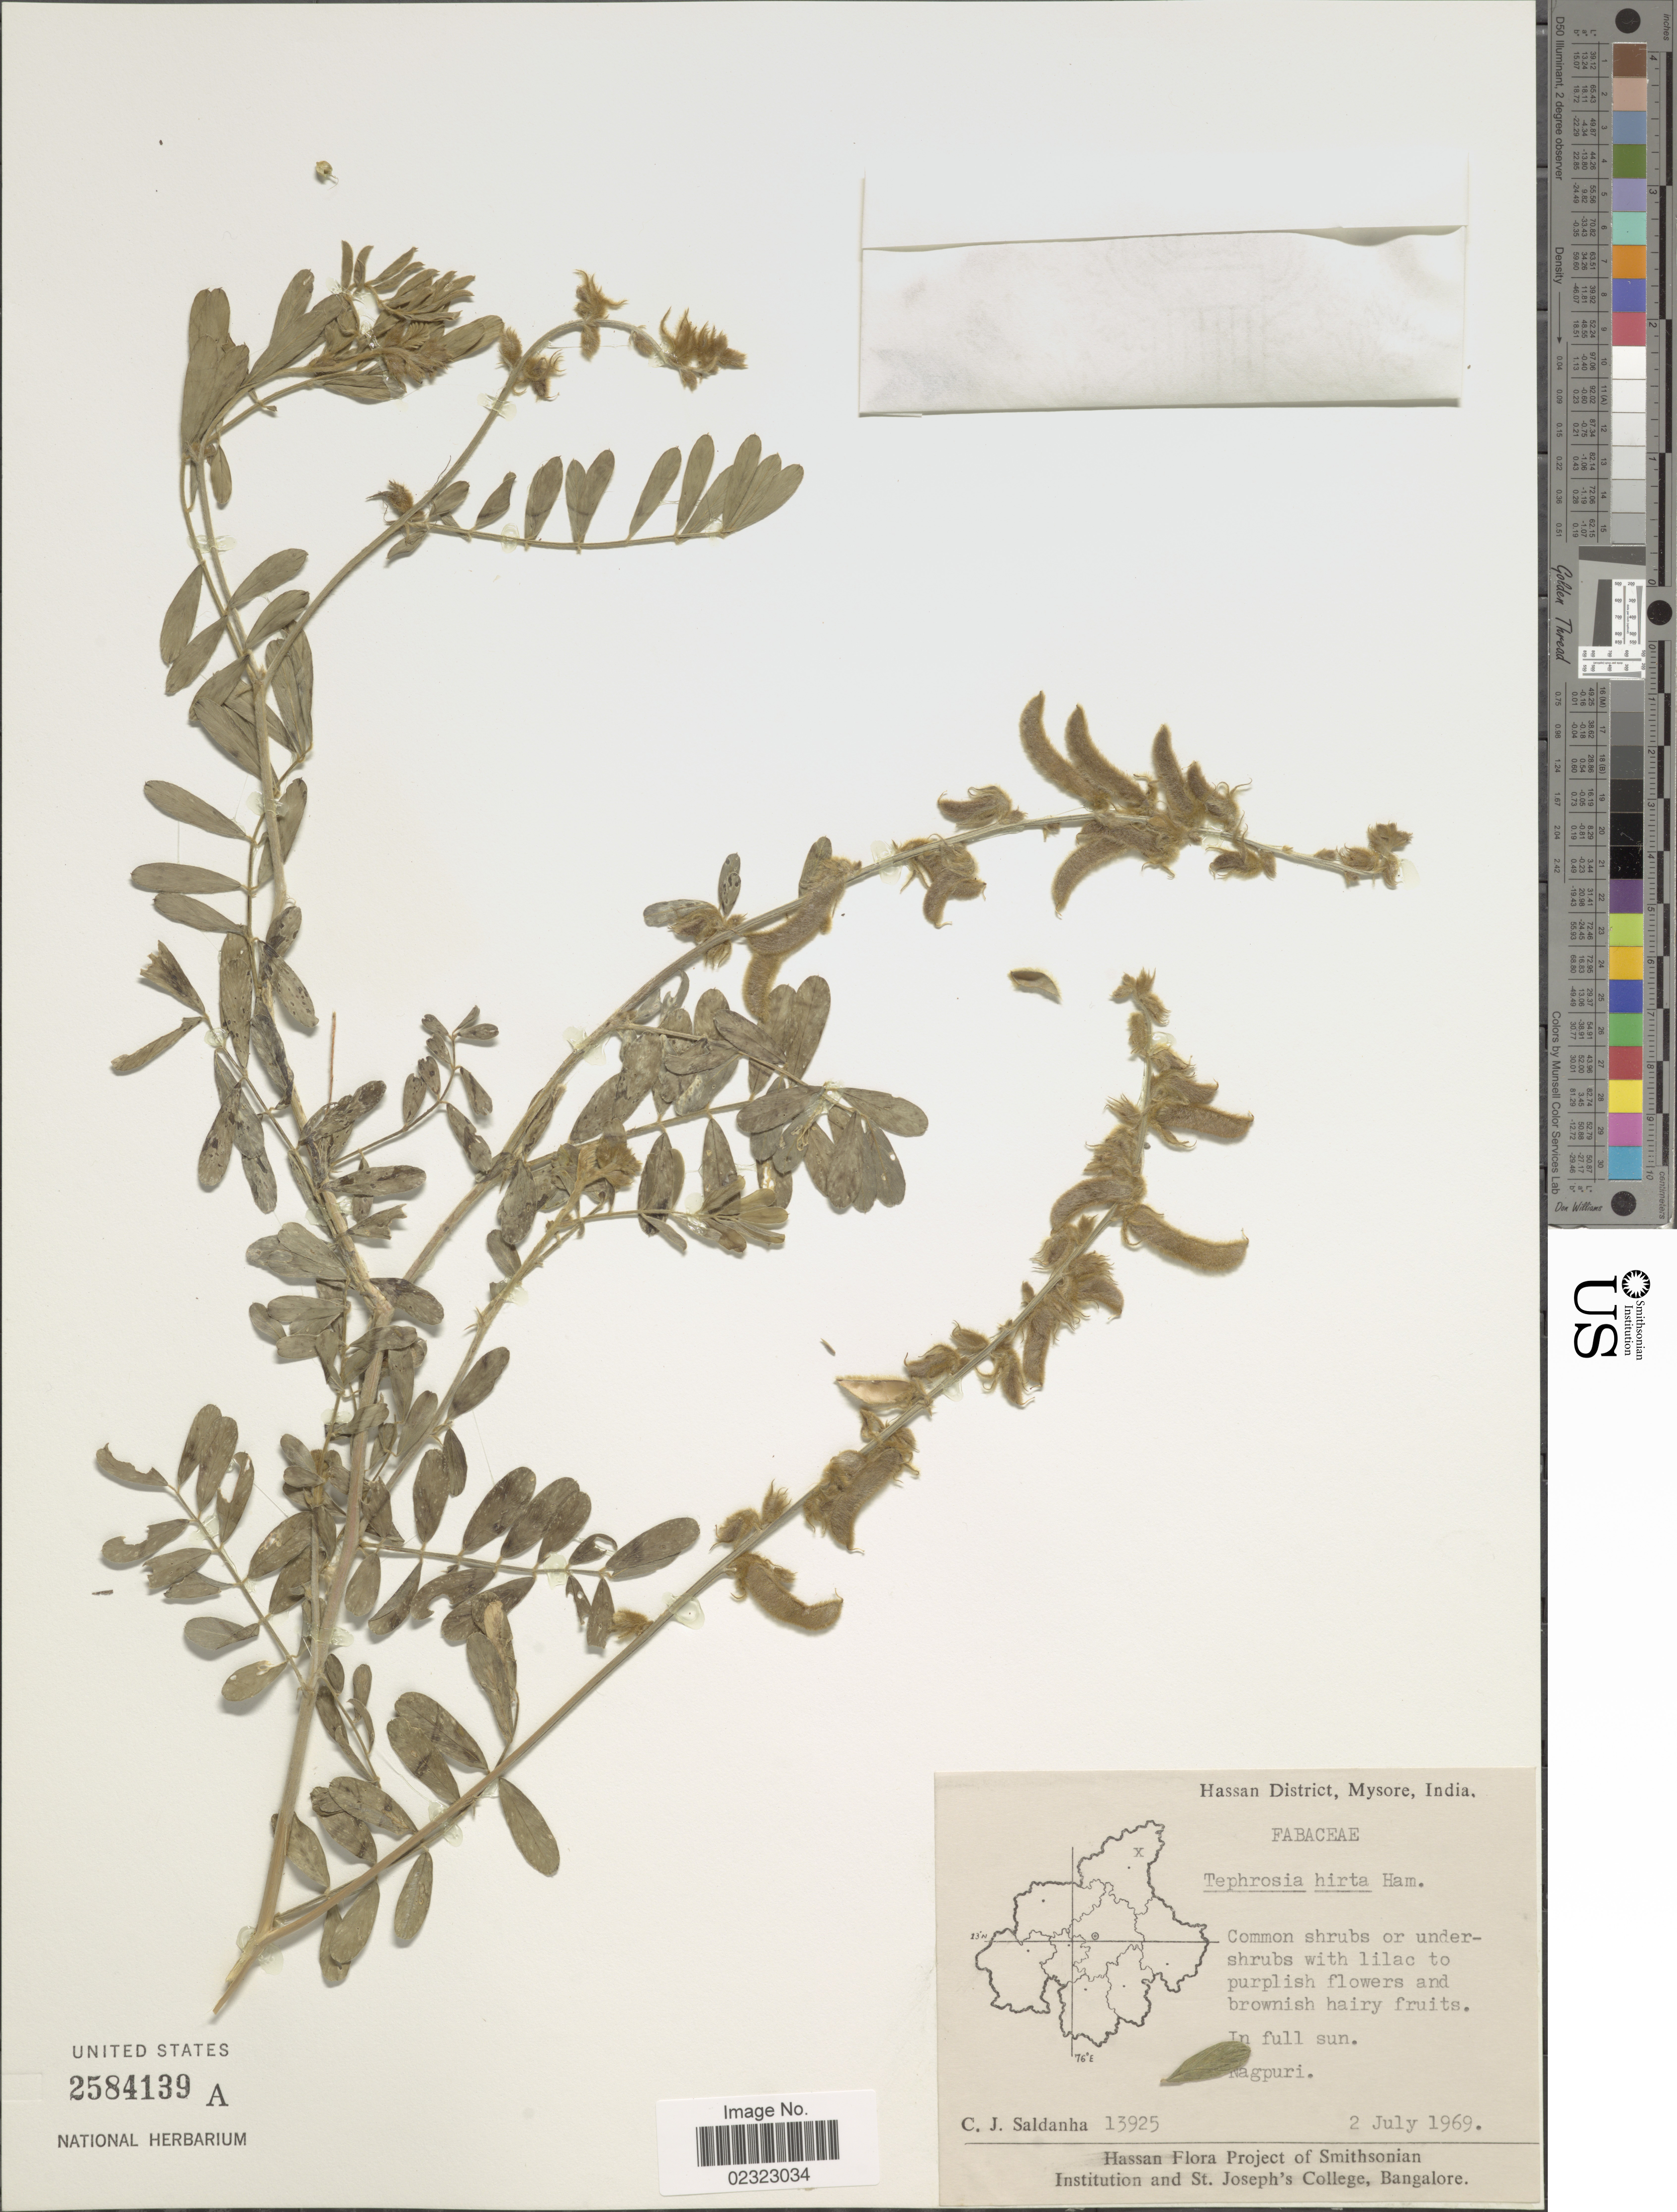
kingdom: Plantae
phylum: Tracheophyta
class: Magnoliopsida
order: Fabales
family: Fabaceae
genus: Tephrosia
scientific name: Tephrosia hirta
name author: Buch.-Ham.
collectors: C. J. Saldanha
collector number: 13925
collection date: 1969-07-02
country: India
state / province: Karnataka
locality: Hassan District, Mysore. Nagpuri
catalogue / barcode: US 2584139A